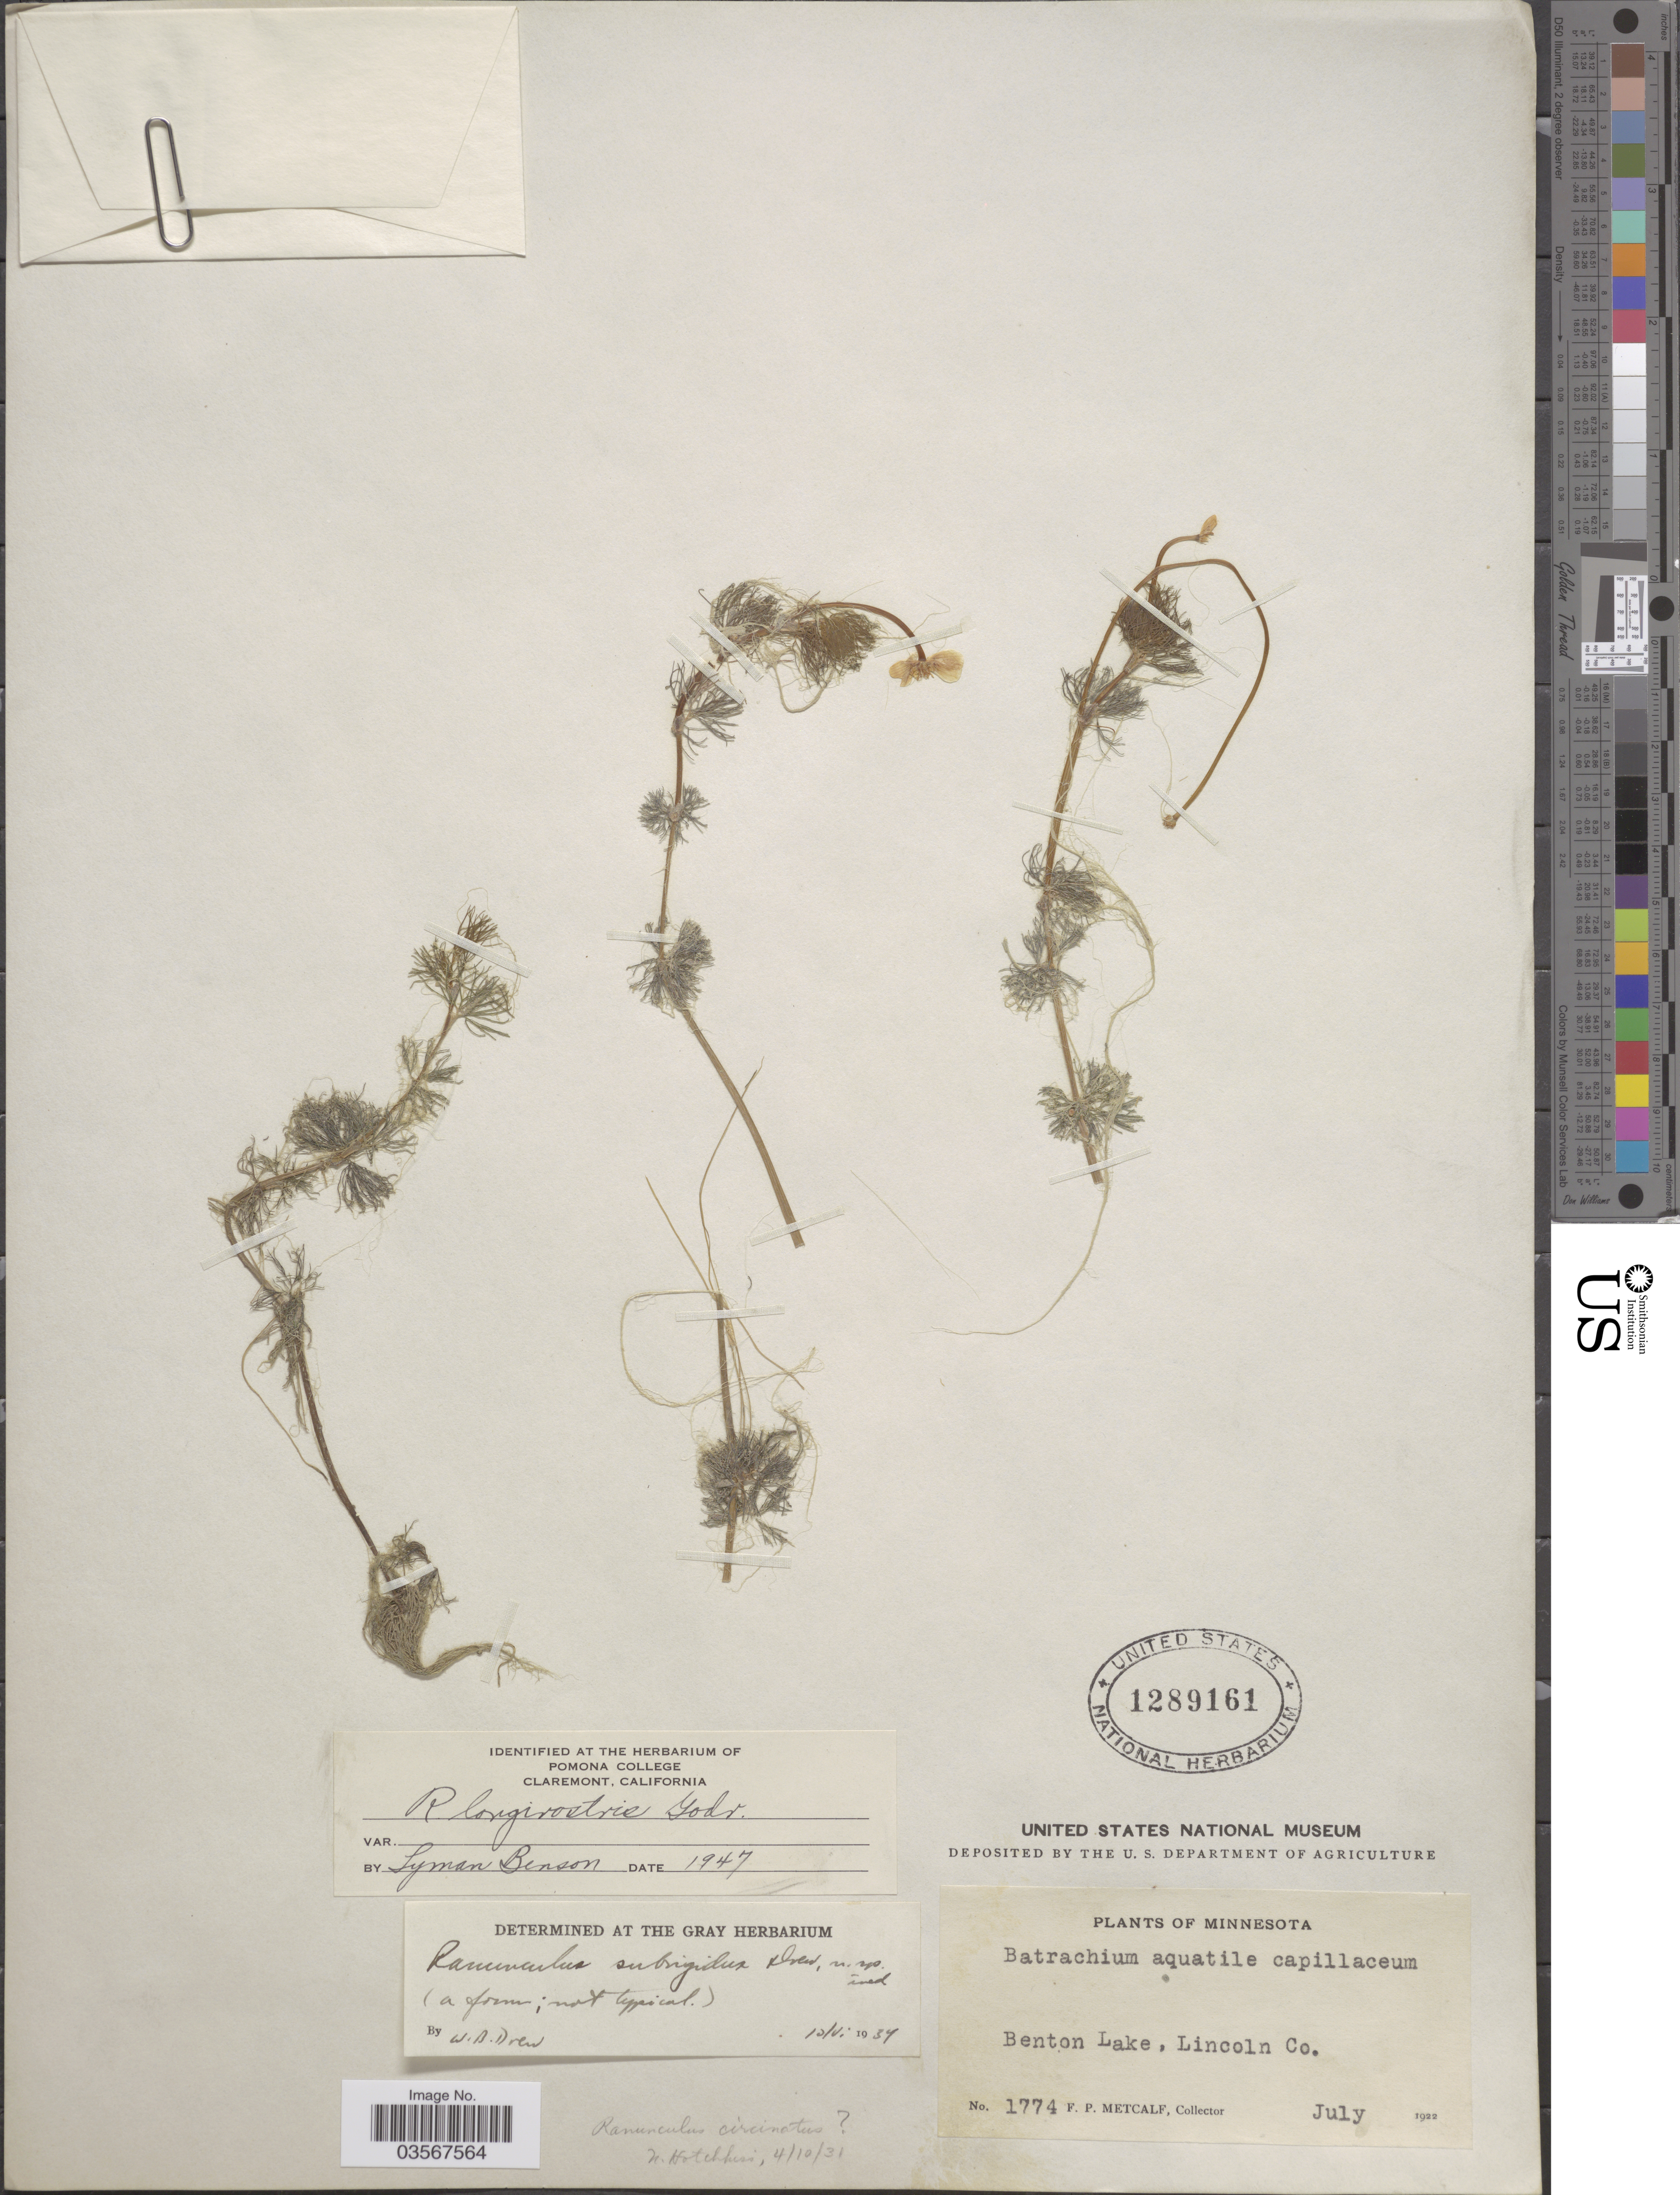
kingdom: Plantae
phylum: Tracheophyta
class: Magnoliopsida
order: Ranunculales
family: Ranunculaceae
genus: Ranunculus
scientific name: Ranunculus longirostris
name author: Godr.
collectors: F. Metcalf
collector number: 1774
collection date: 1922-07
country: United States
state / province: Minnesota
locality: Benton Lake, Lincoln Co.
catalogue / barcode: US 1289161